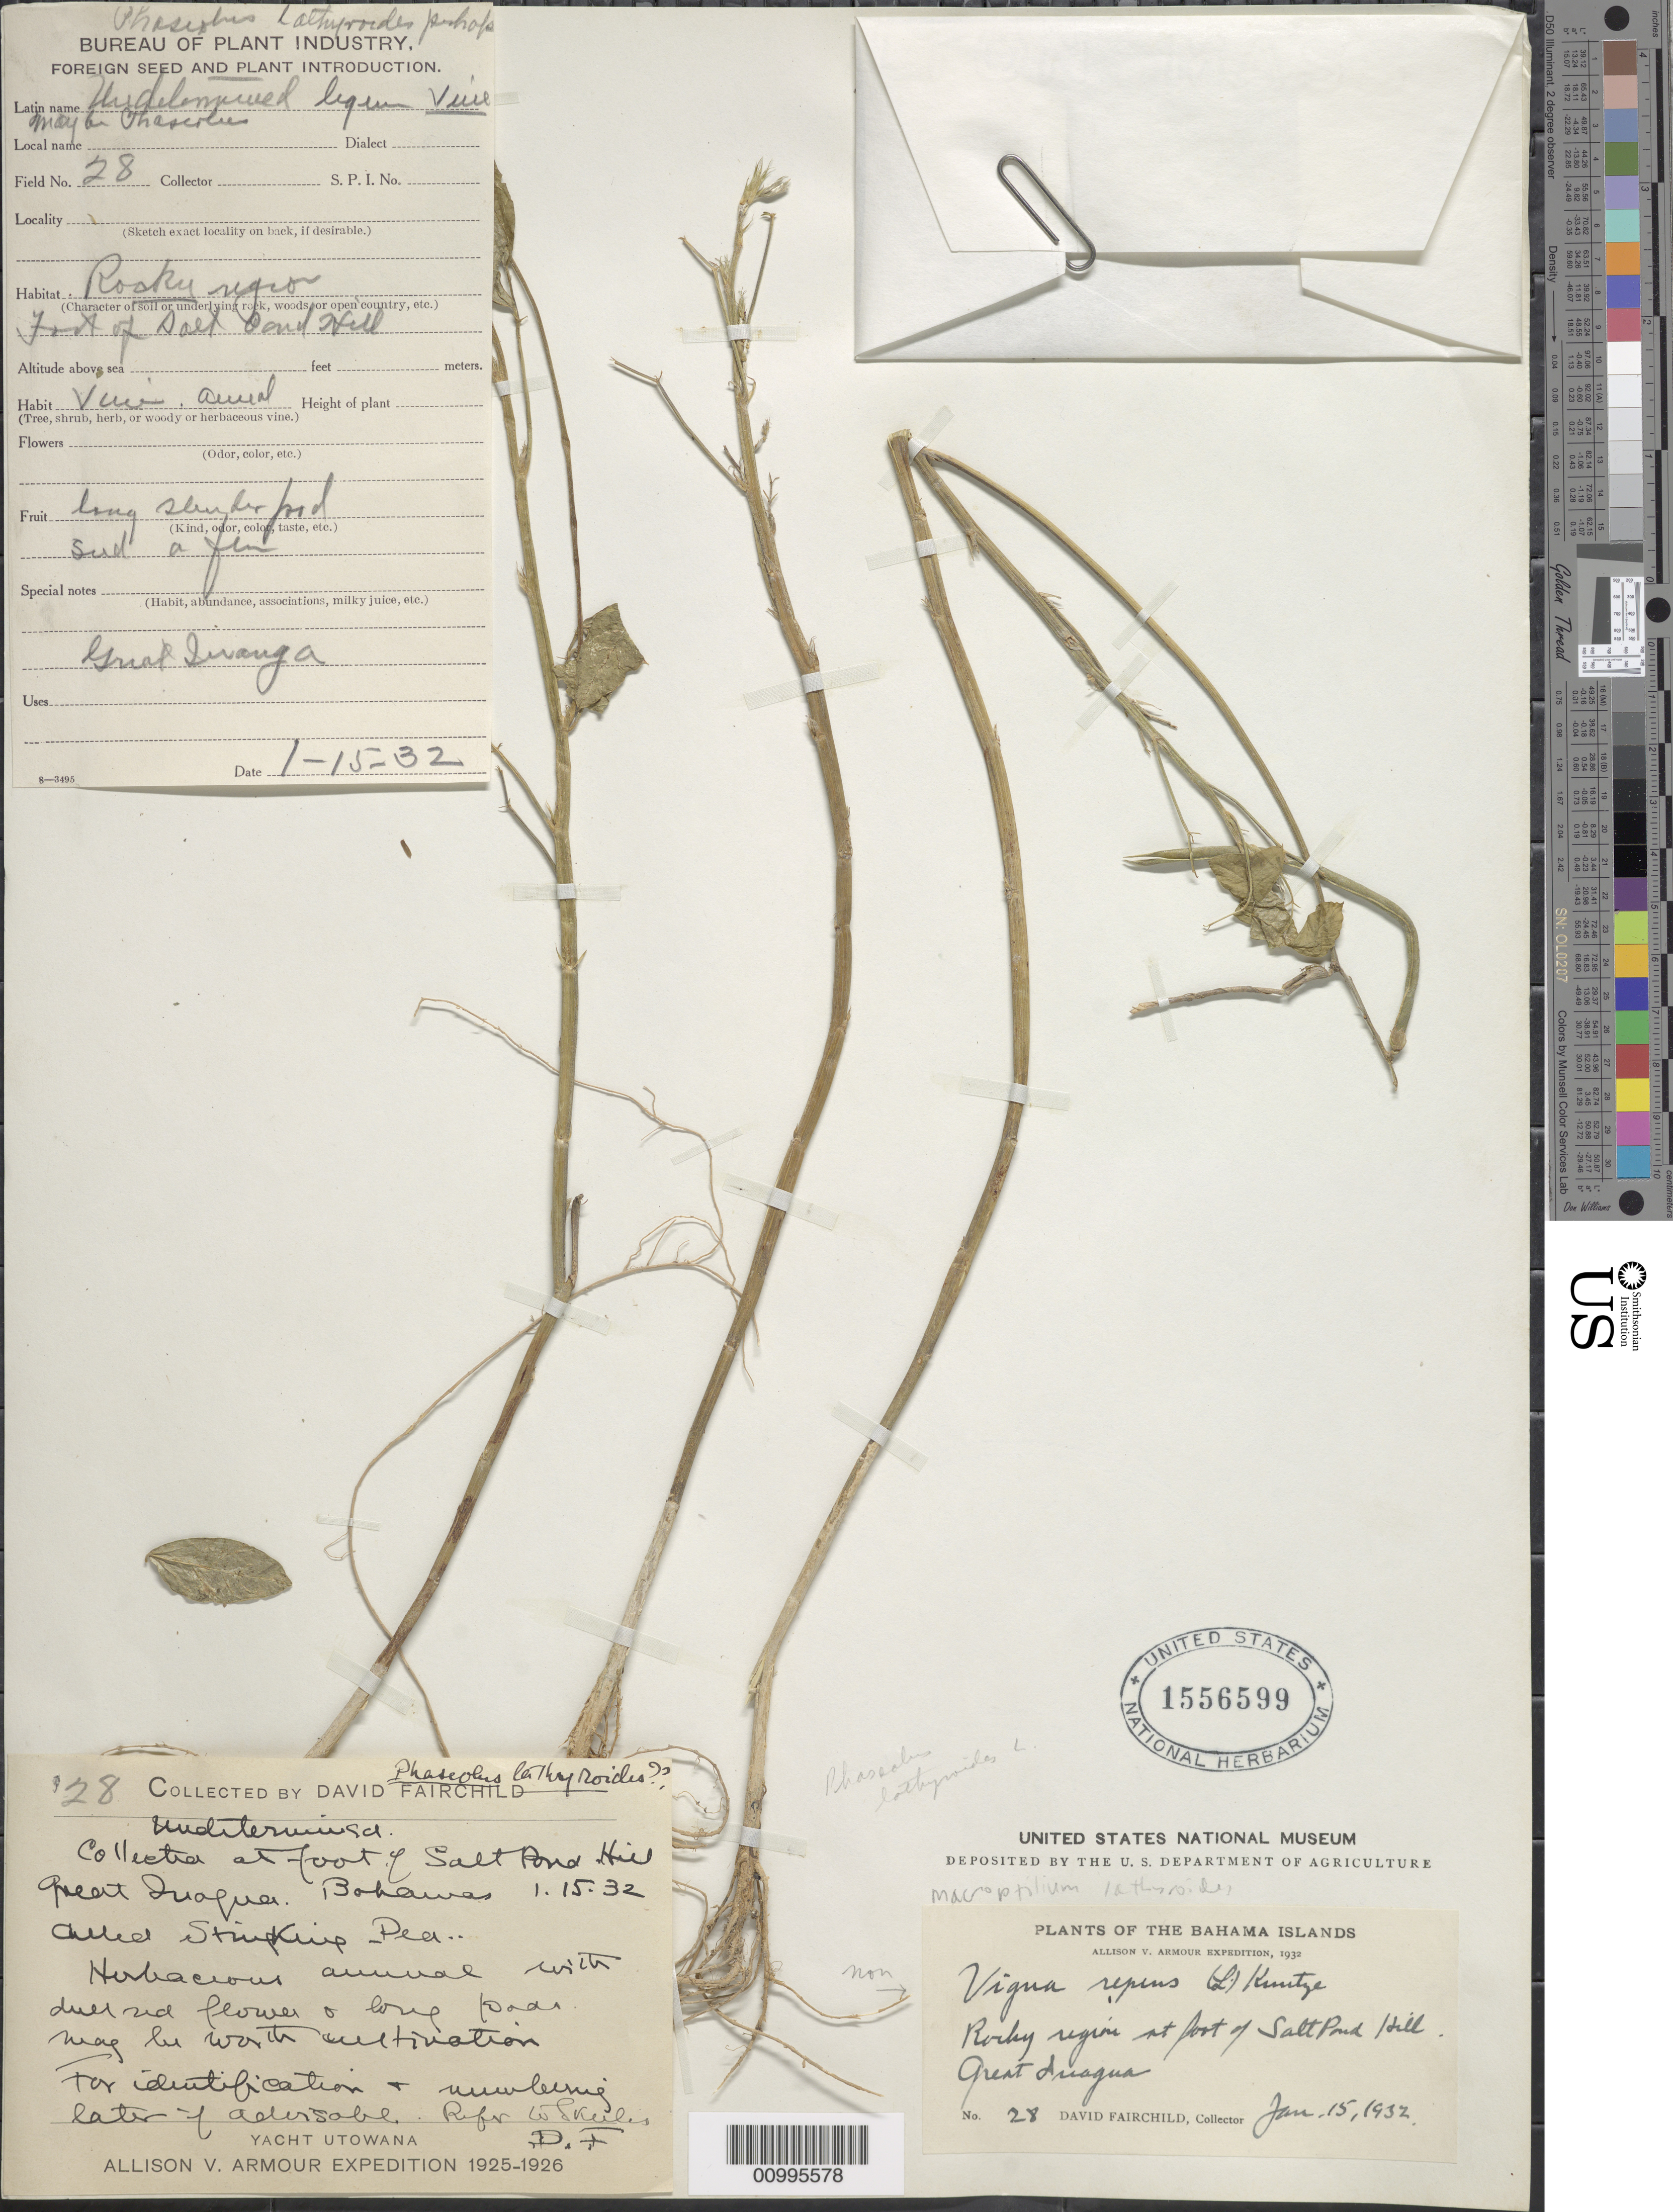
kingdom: Plantae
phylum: Tracheophyta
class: Magnoliopsida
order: Fabales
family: Fabaceae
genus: Macroptilium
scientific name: Macroptilium lathyroides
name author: (L.) Urb.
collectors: D. Fairchild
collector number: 28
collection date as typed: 15 Jan 1932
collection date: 1932-01-15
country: Bahamas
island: Great Inagua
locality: Rocky regime at foot of Saltpond Hill.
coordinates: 0 N, 0 E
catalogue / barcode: US 1556599